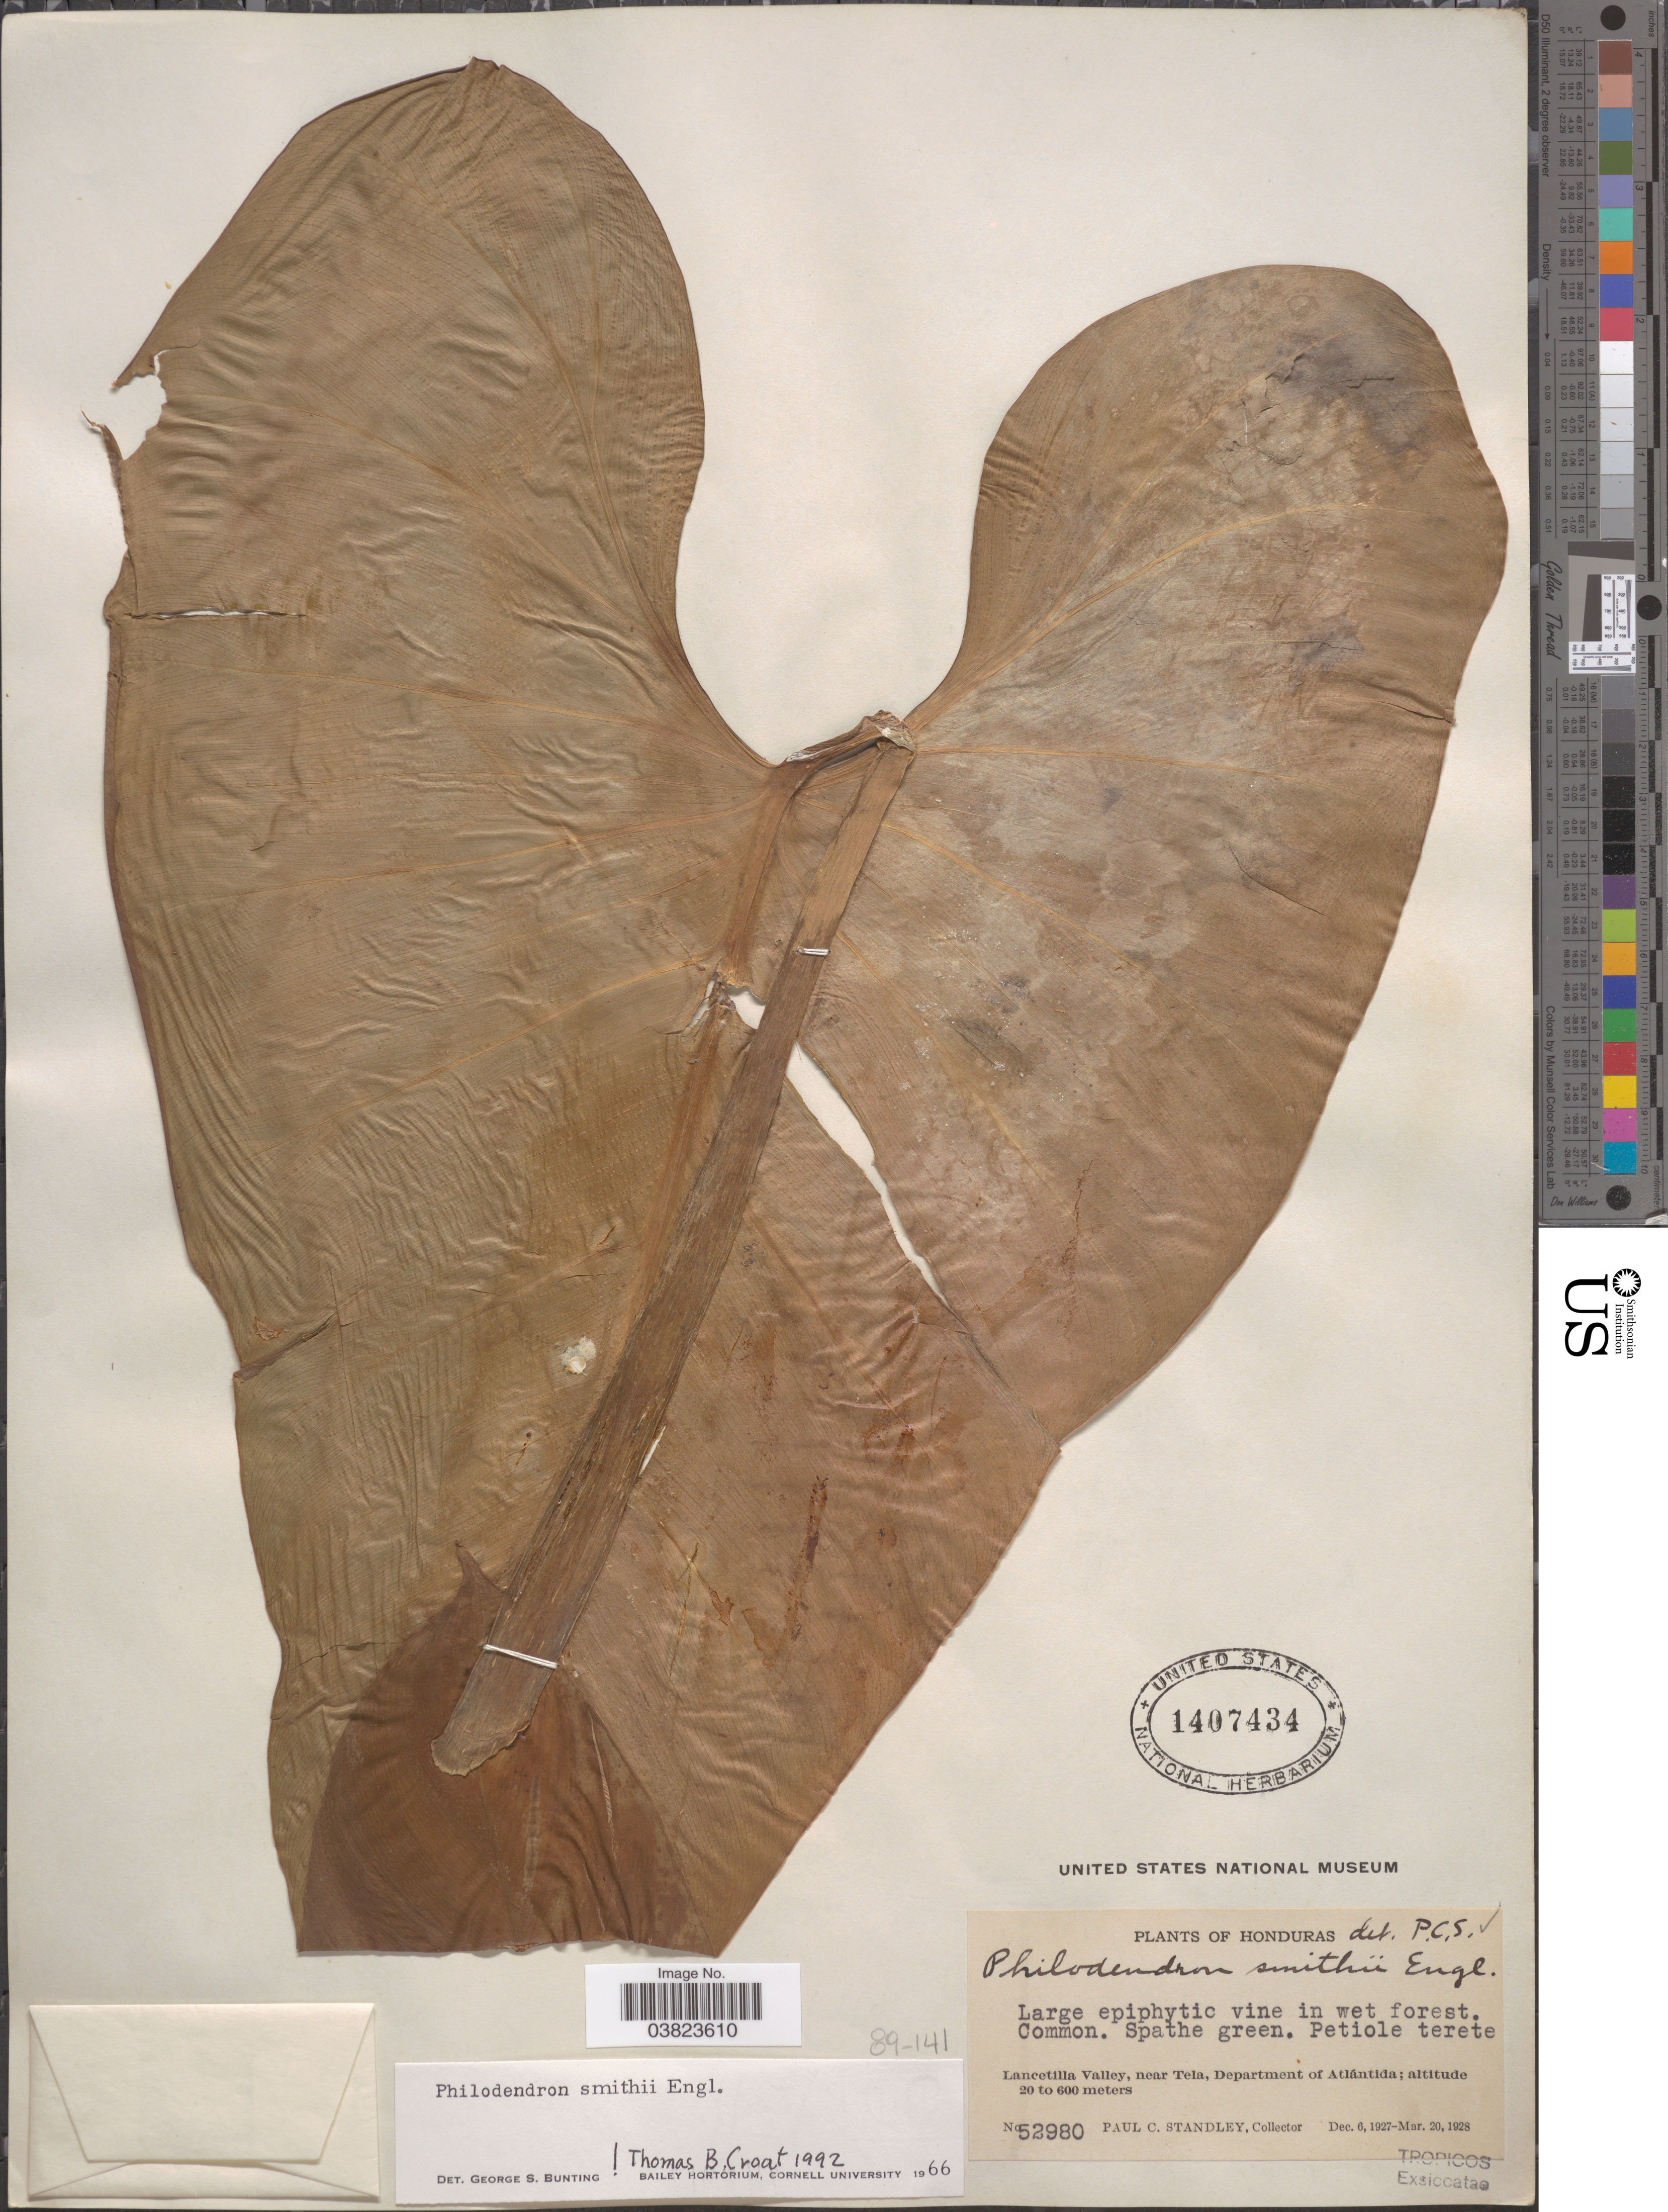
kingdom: Plantae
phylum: Tracheophyta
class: Liliopsida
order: Alismatales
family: Araceae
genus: Philodendron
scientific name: Philodendron smithii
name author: Engl.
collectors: P. C. Standley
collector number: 52980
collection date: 1927-12-06/1928-03-20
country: Honduras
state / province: Atlantida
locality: Lancetilla Valley, near Tela, Department of Atlántida.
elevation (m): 20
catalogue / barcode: US 1407434